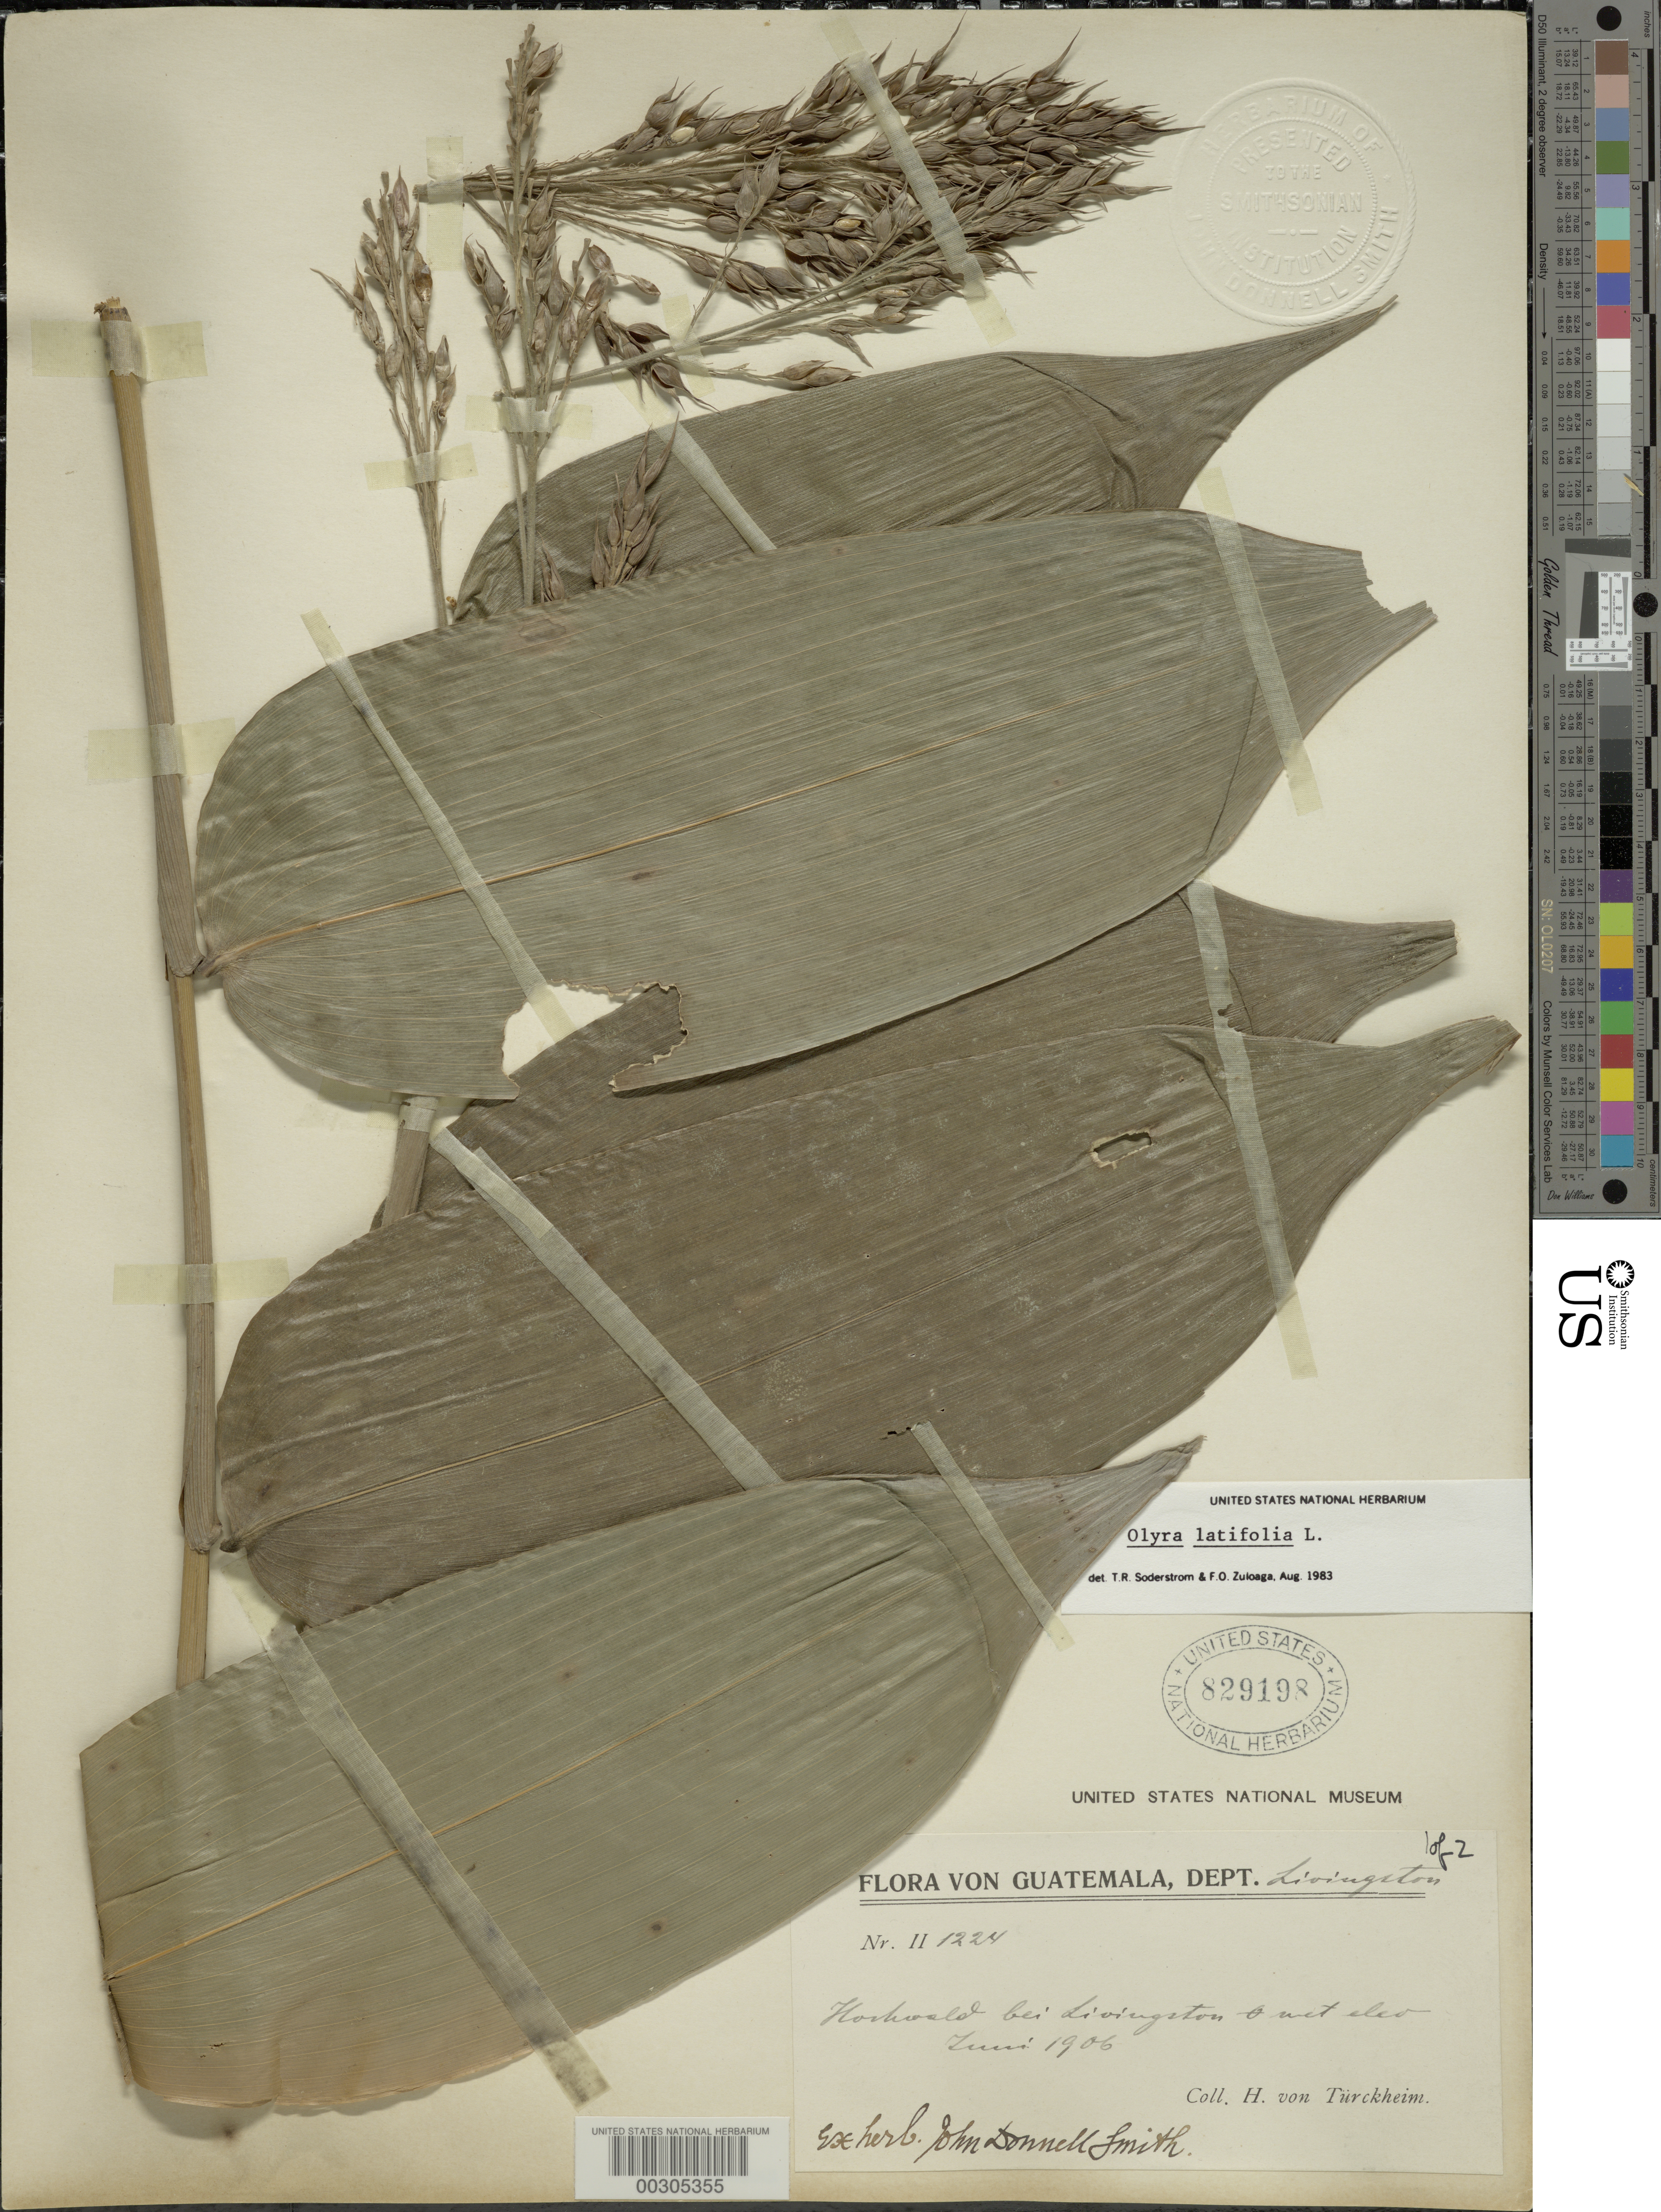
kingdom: Plantae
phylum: Tracheophyta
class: Liliopsida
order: Poales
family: Poaceae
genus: Olyra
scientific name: Olyra latifolia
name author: L.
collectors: H. von Türckheim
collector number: Ii-1224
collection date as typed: Jun 1906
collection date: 1906-06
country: Guatemala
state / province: Izabal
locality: Livingston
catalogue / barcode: US 829198